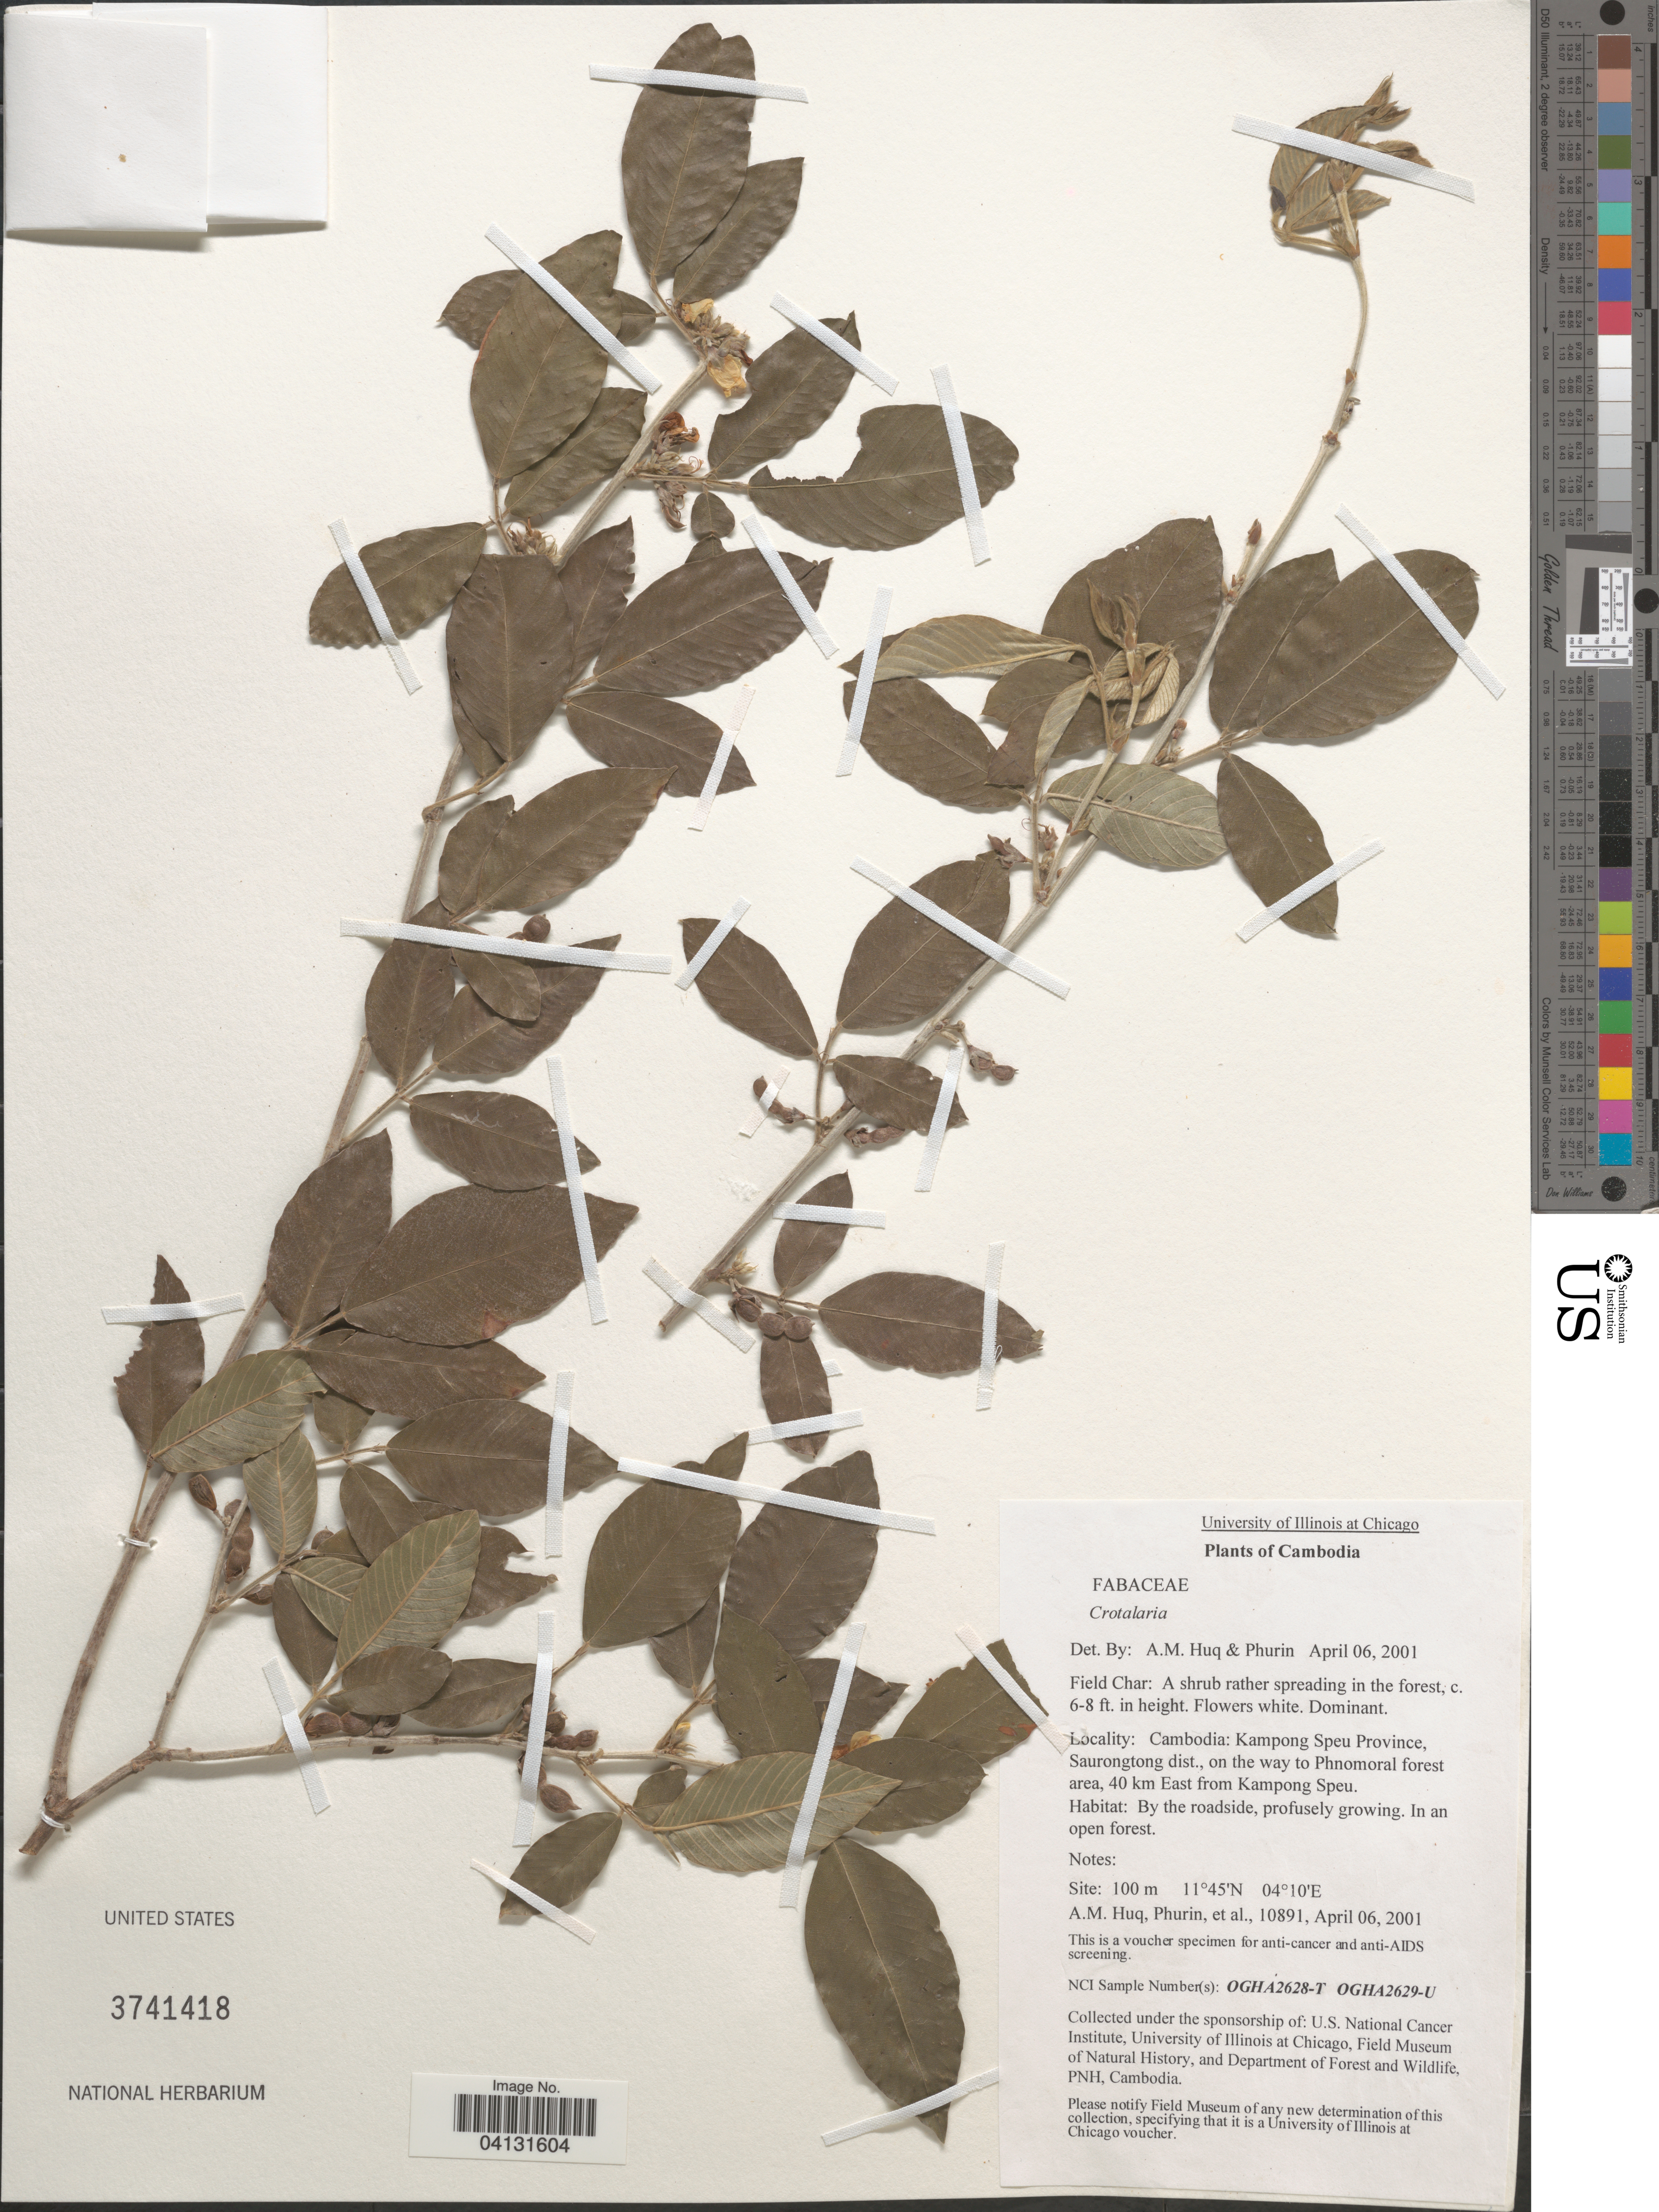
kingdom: Plantae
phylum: Tracheophyta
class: Magnoliopsida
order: Fabales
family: Fabaceae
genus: Crotalaria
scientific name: Crotalaria sp.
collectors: A. M. Huq, -. Phurin & et al.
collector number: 10891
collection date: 2001-04-06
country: Cambodia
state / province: Kampong Speu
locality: Saurongtong dist., on the way to Phnomoral forest area, 40 km East from Kampong Speu.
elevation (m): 100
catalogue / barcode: US 3741418